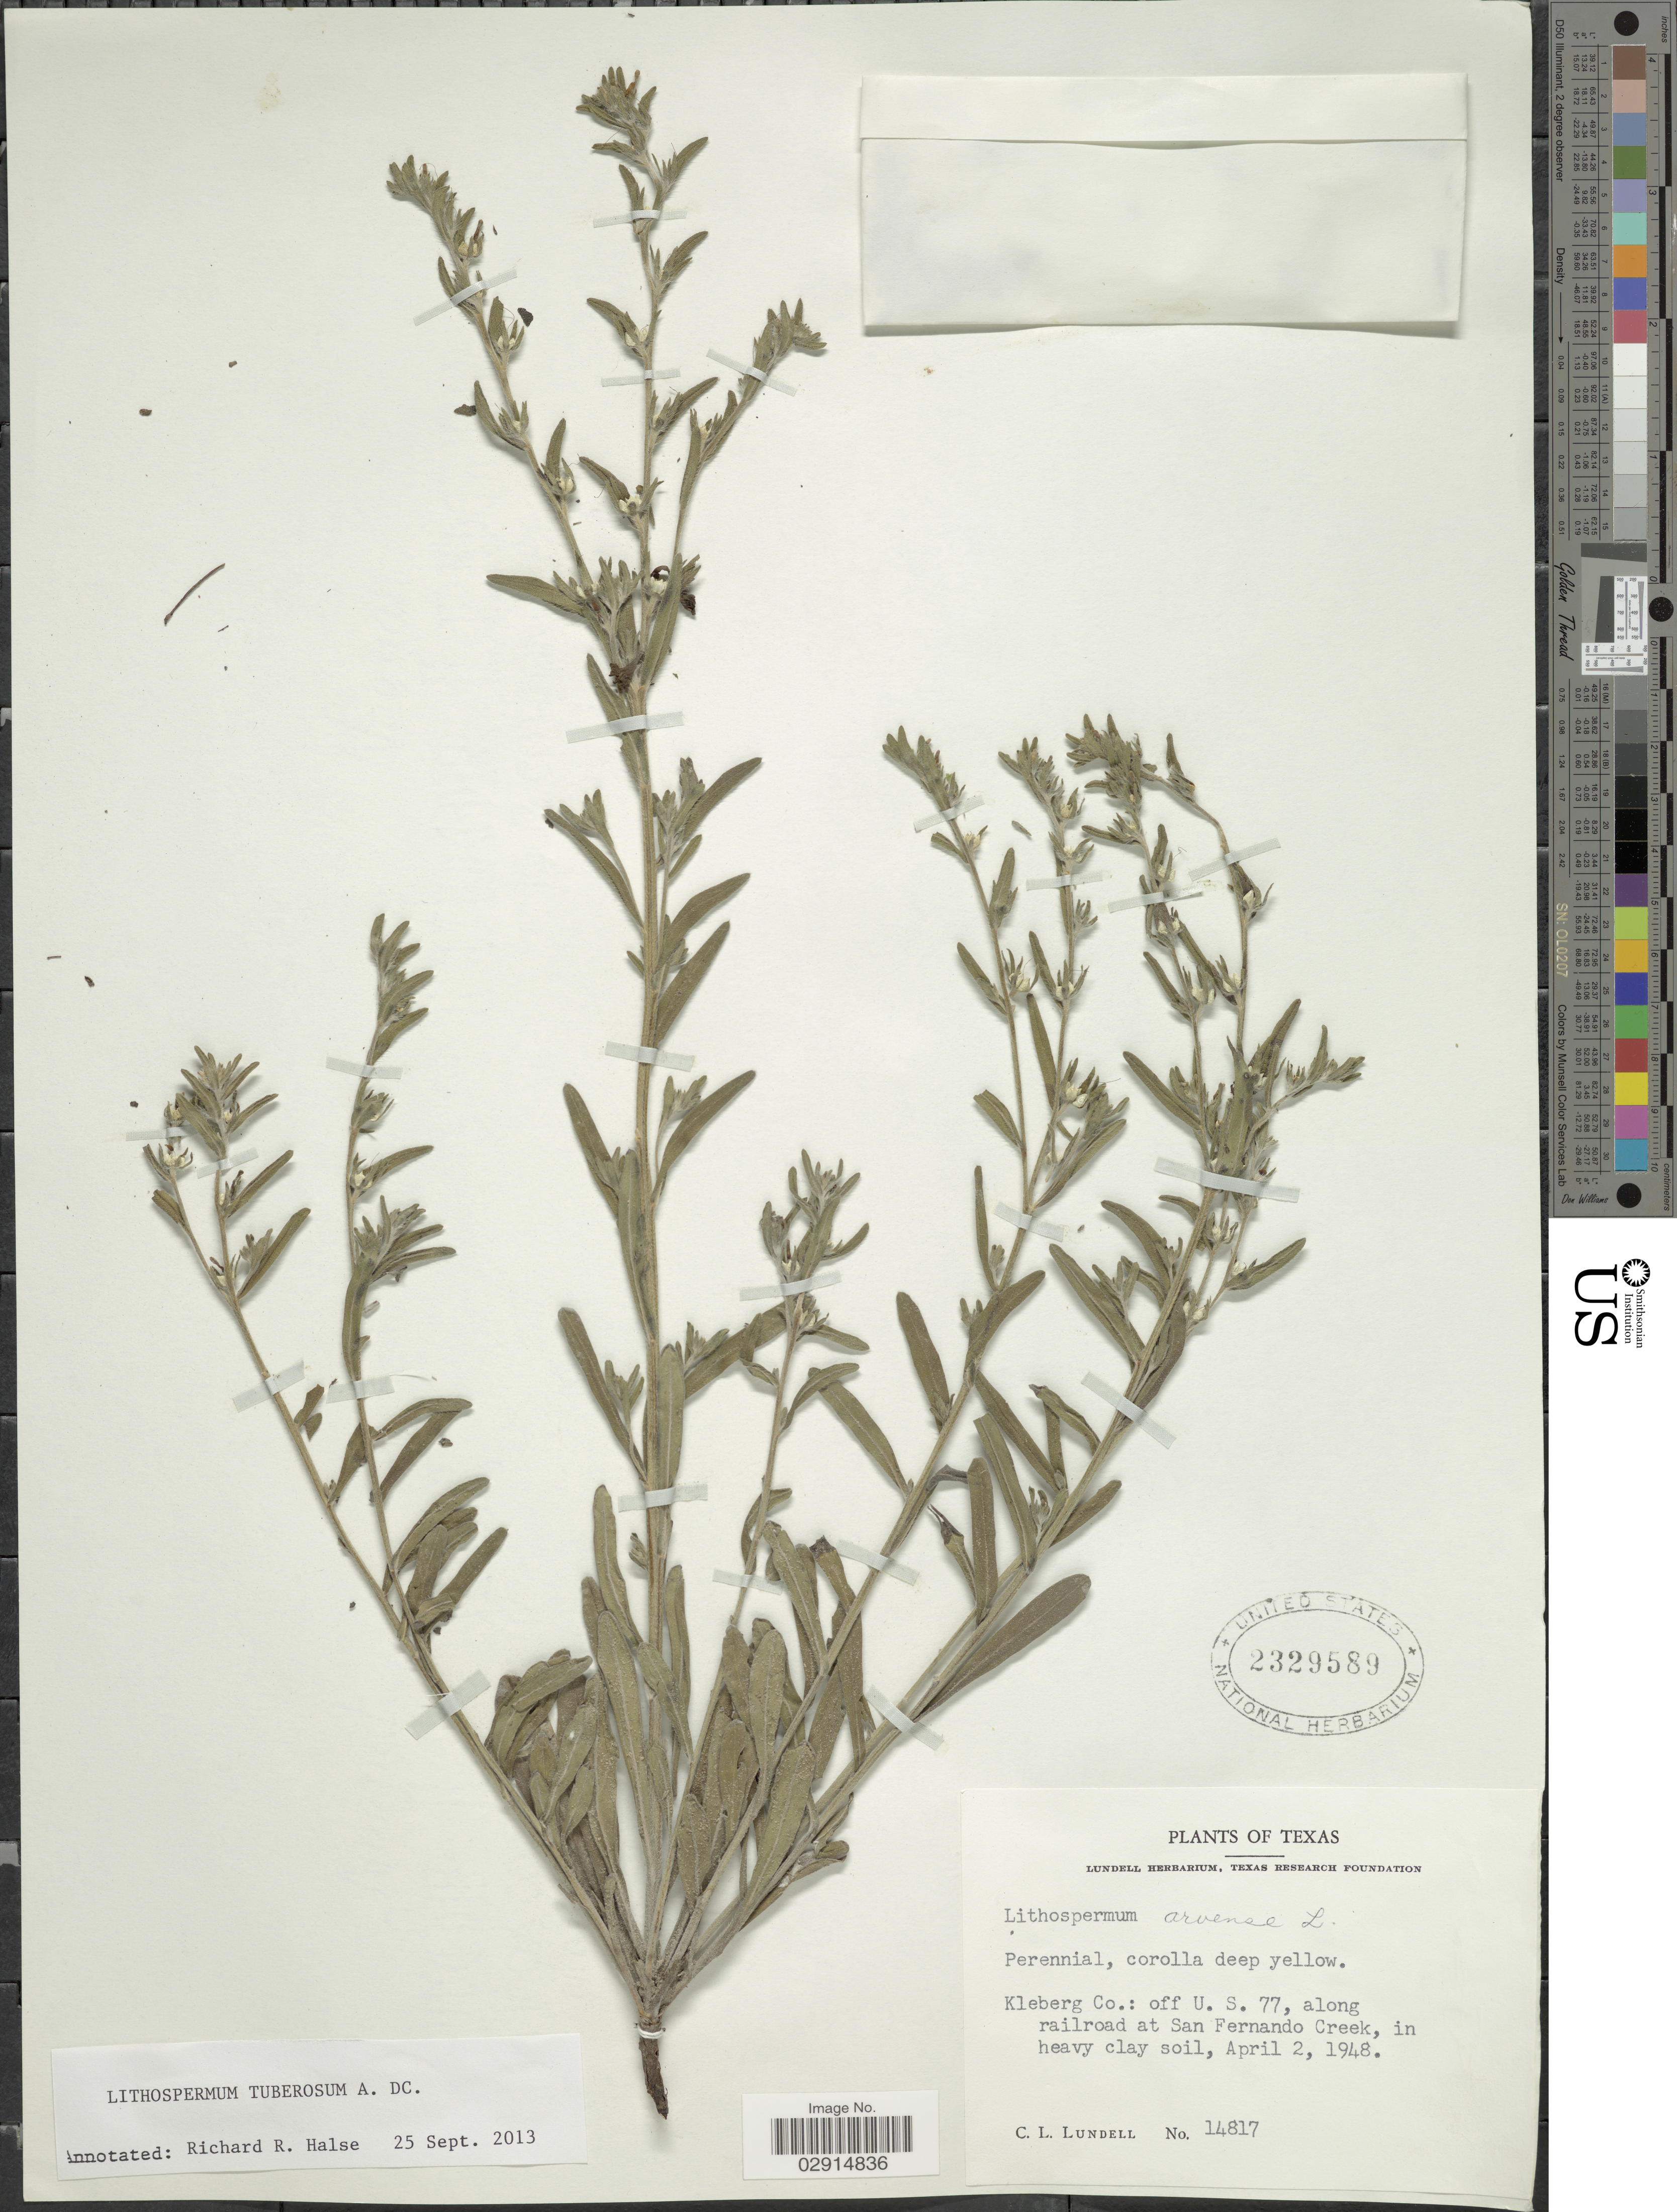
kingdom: Plantae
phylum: Tracheophyta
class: Magnoliopsida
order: Boraginales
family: Boraginaceae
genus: Lithospermum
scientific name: Lithospermum tuberosum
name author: Rugel ex DC.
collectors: C. L. Lundell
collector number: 14817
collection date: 1948-04-02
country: United States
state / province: Texas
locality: Kleberg Co., off U.S. 77, along railroad at San Fernando Creek, in heavy clay soil.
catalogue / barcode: US 2329589